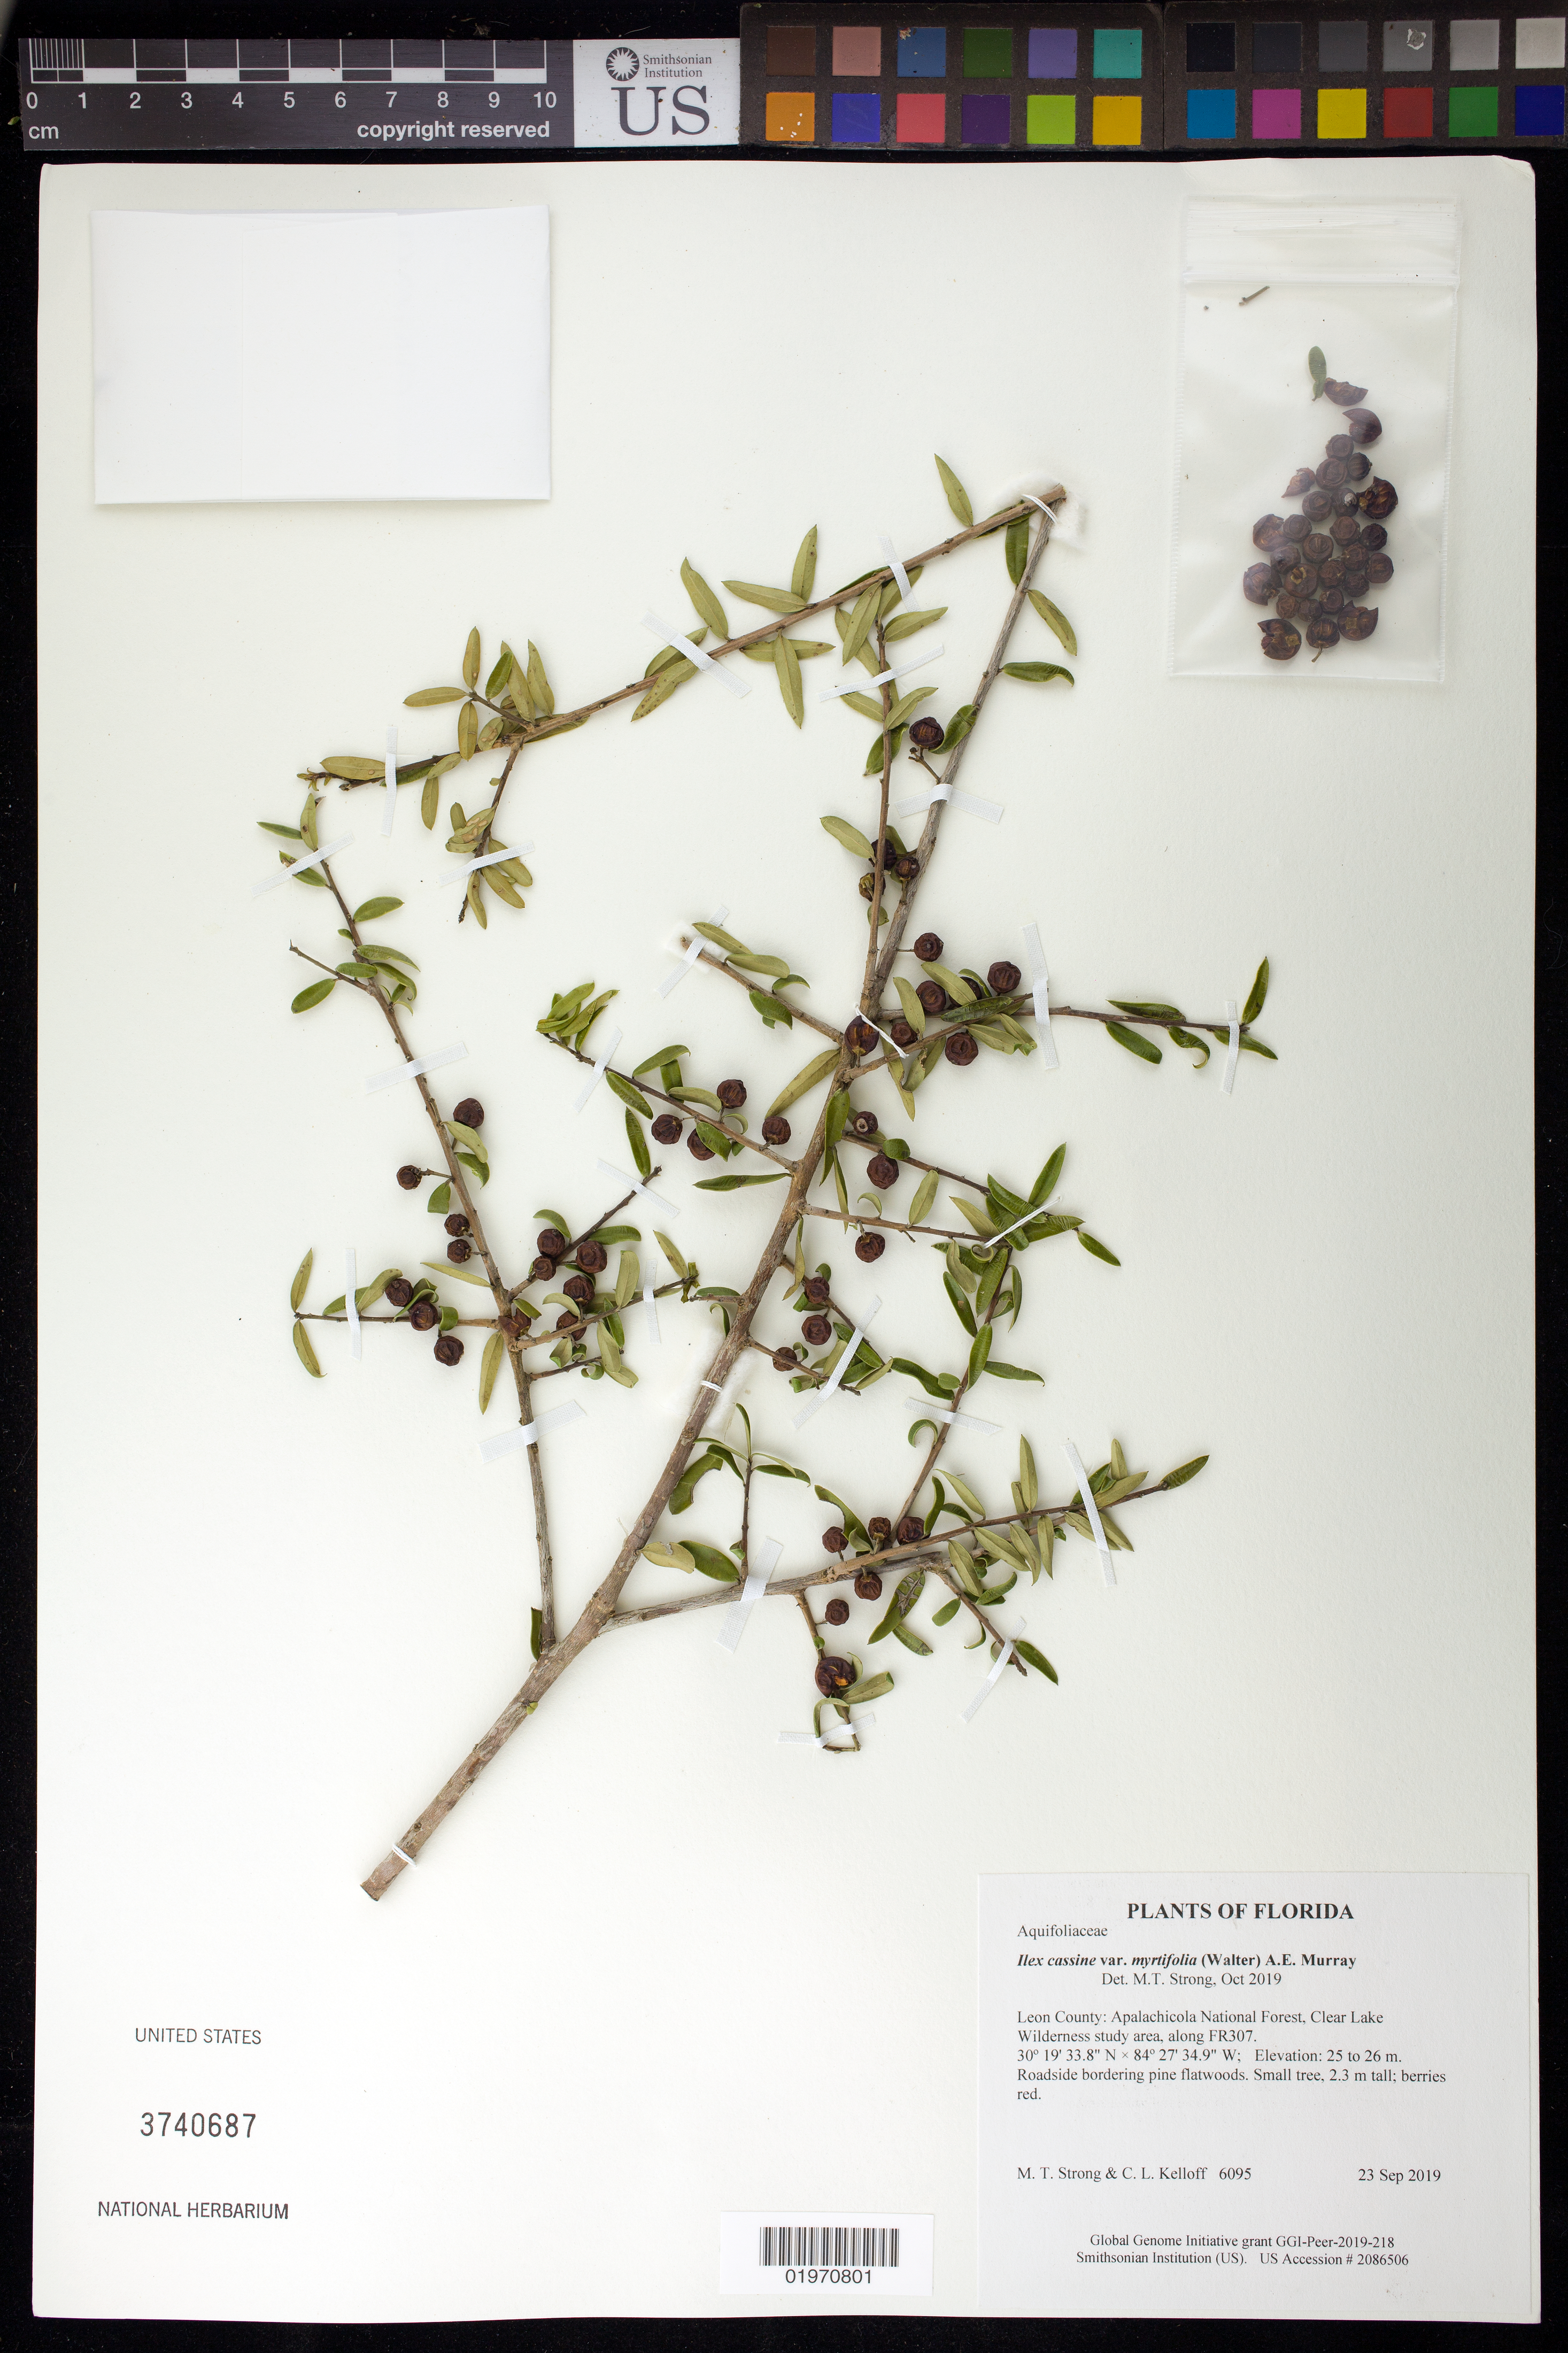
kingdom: Plantae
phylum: Tracheophyta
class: Magnoliopsida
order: Aquifoliales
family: Aquifoliaceae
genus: Ilex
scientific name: Ilex cassine var. myrtifolia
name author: (Walter) A.E. Murray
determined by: Strong, Mark T., (BOT), Smithsonian Institution - National Museum of Natural History (UNITED STATES)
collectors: M. T. Strong & C. L. Kelloff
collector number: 6095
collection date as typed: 23 Sep 2019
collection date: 2019-09-23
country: United States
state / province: Florida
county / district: Leon County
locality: Apalachicola National Forest, Clear Lake Wilderness study area, along FR307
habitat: Roadside bordering pine flatwoods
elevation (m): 25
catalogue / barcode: US 3740687